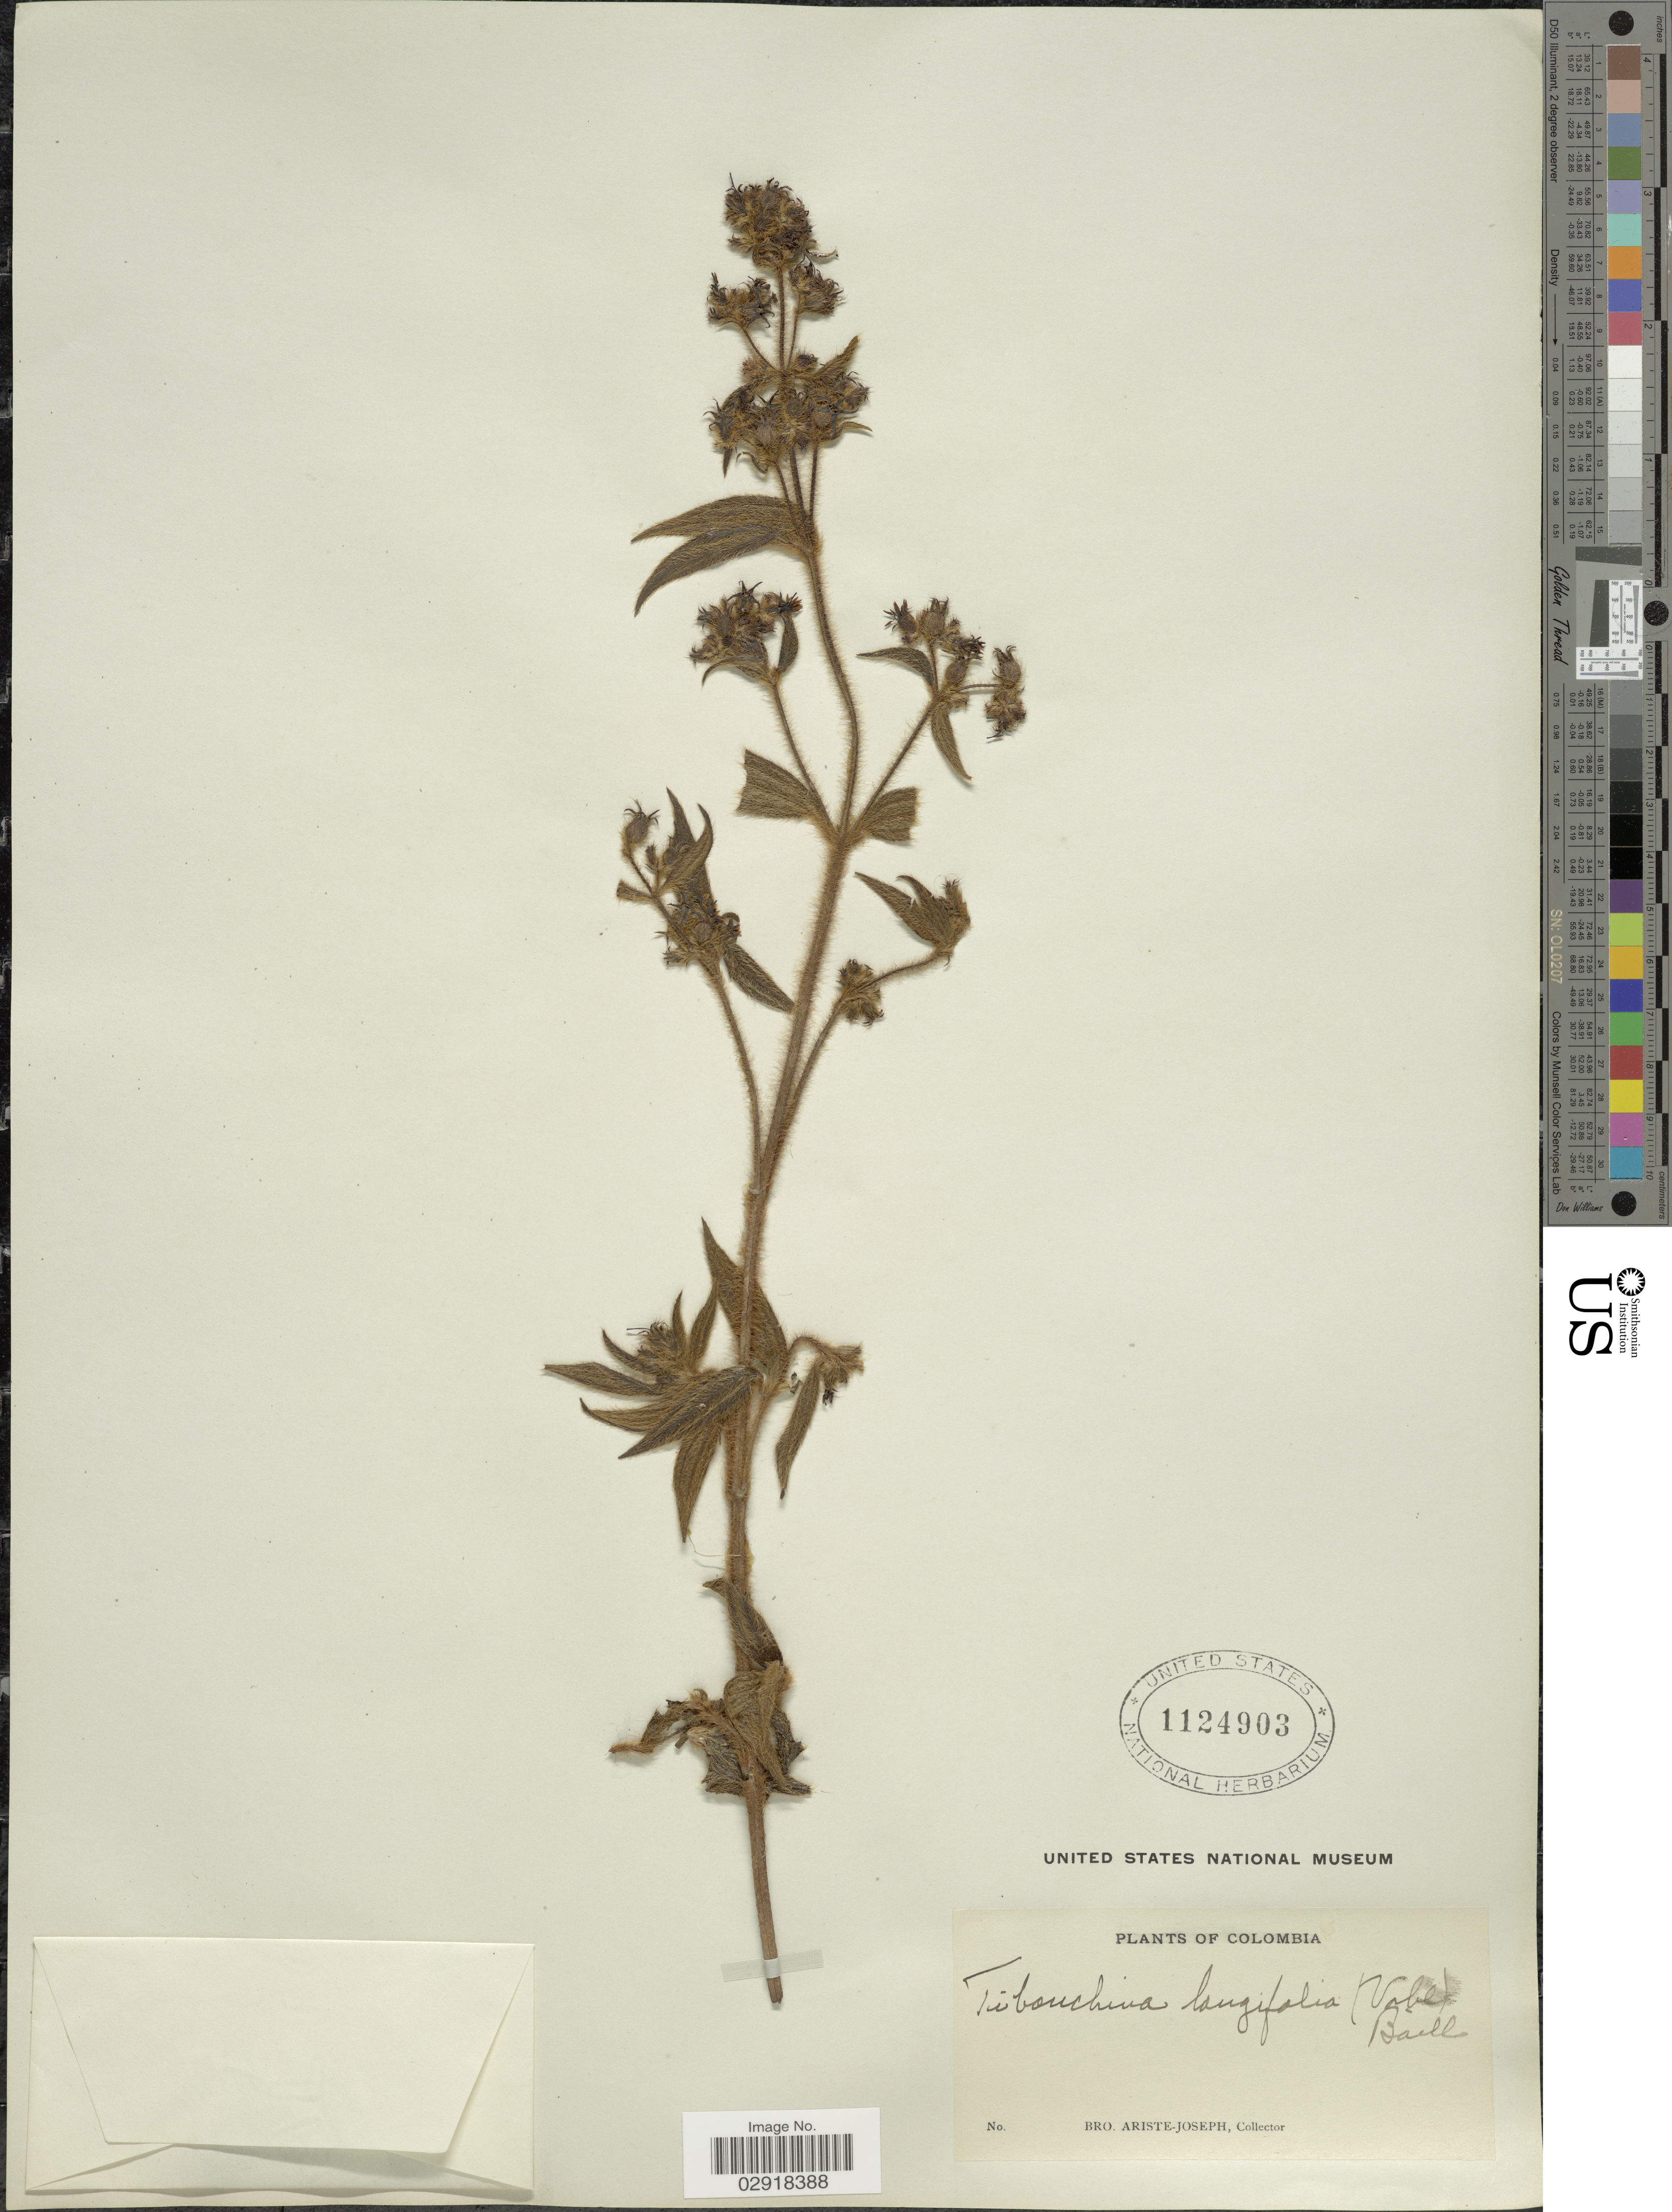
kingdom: Plantae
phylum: Tracheophyta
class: Magnoliopsida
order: Myrtales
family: Melastomataceae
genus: Chaetogastra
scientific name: Chaetogastra longifolia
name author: (Vahl) DC.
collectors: Bro. Ariste-Joseph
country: Colombia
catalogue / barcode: US 1124903